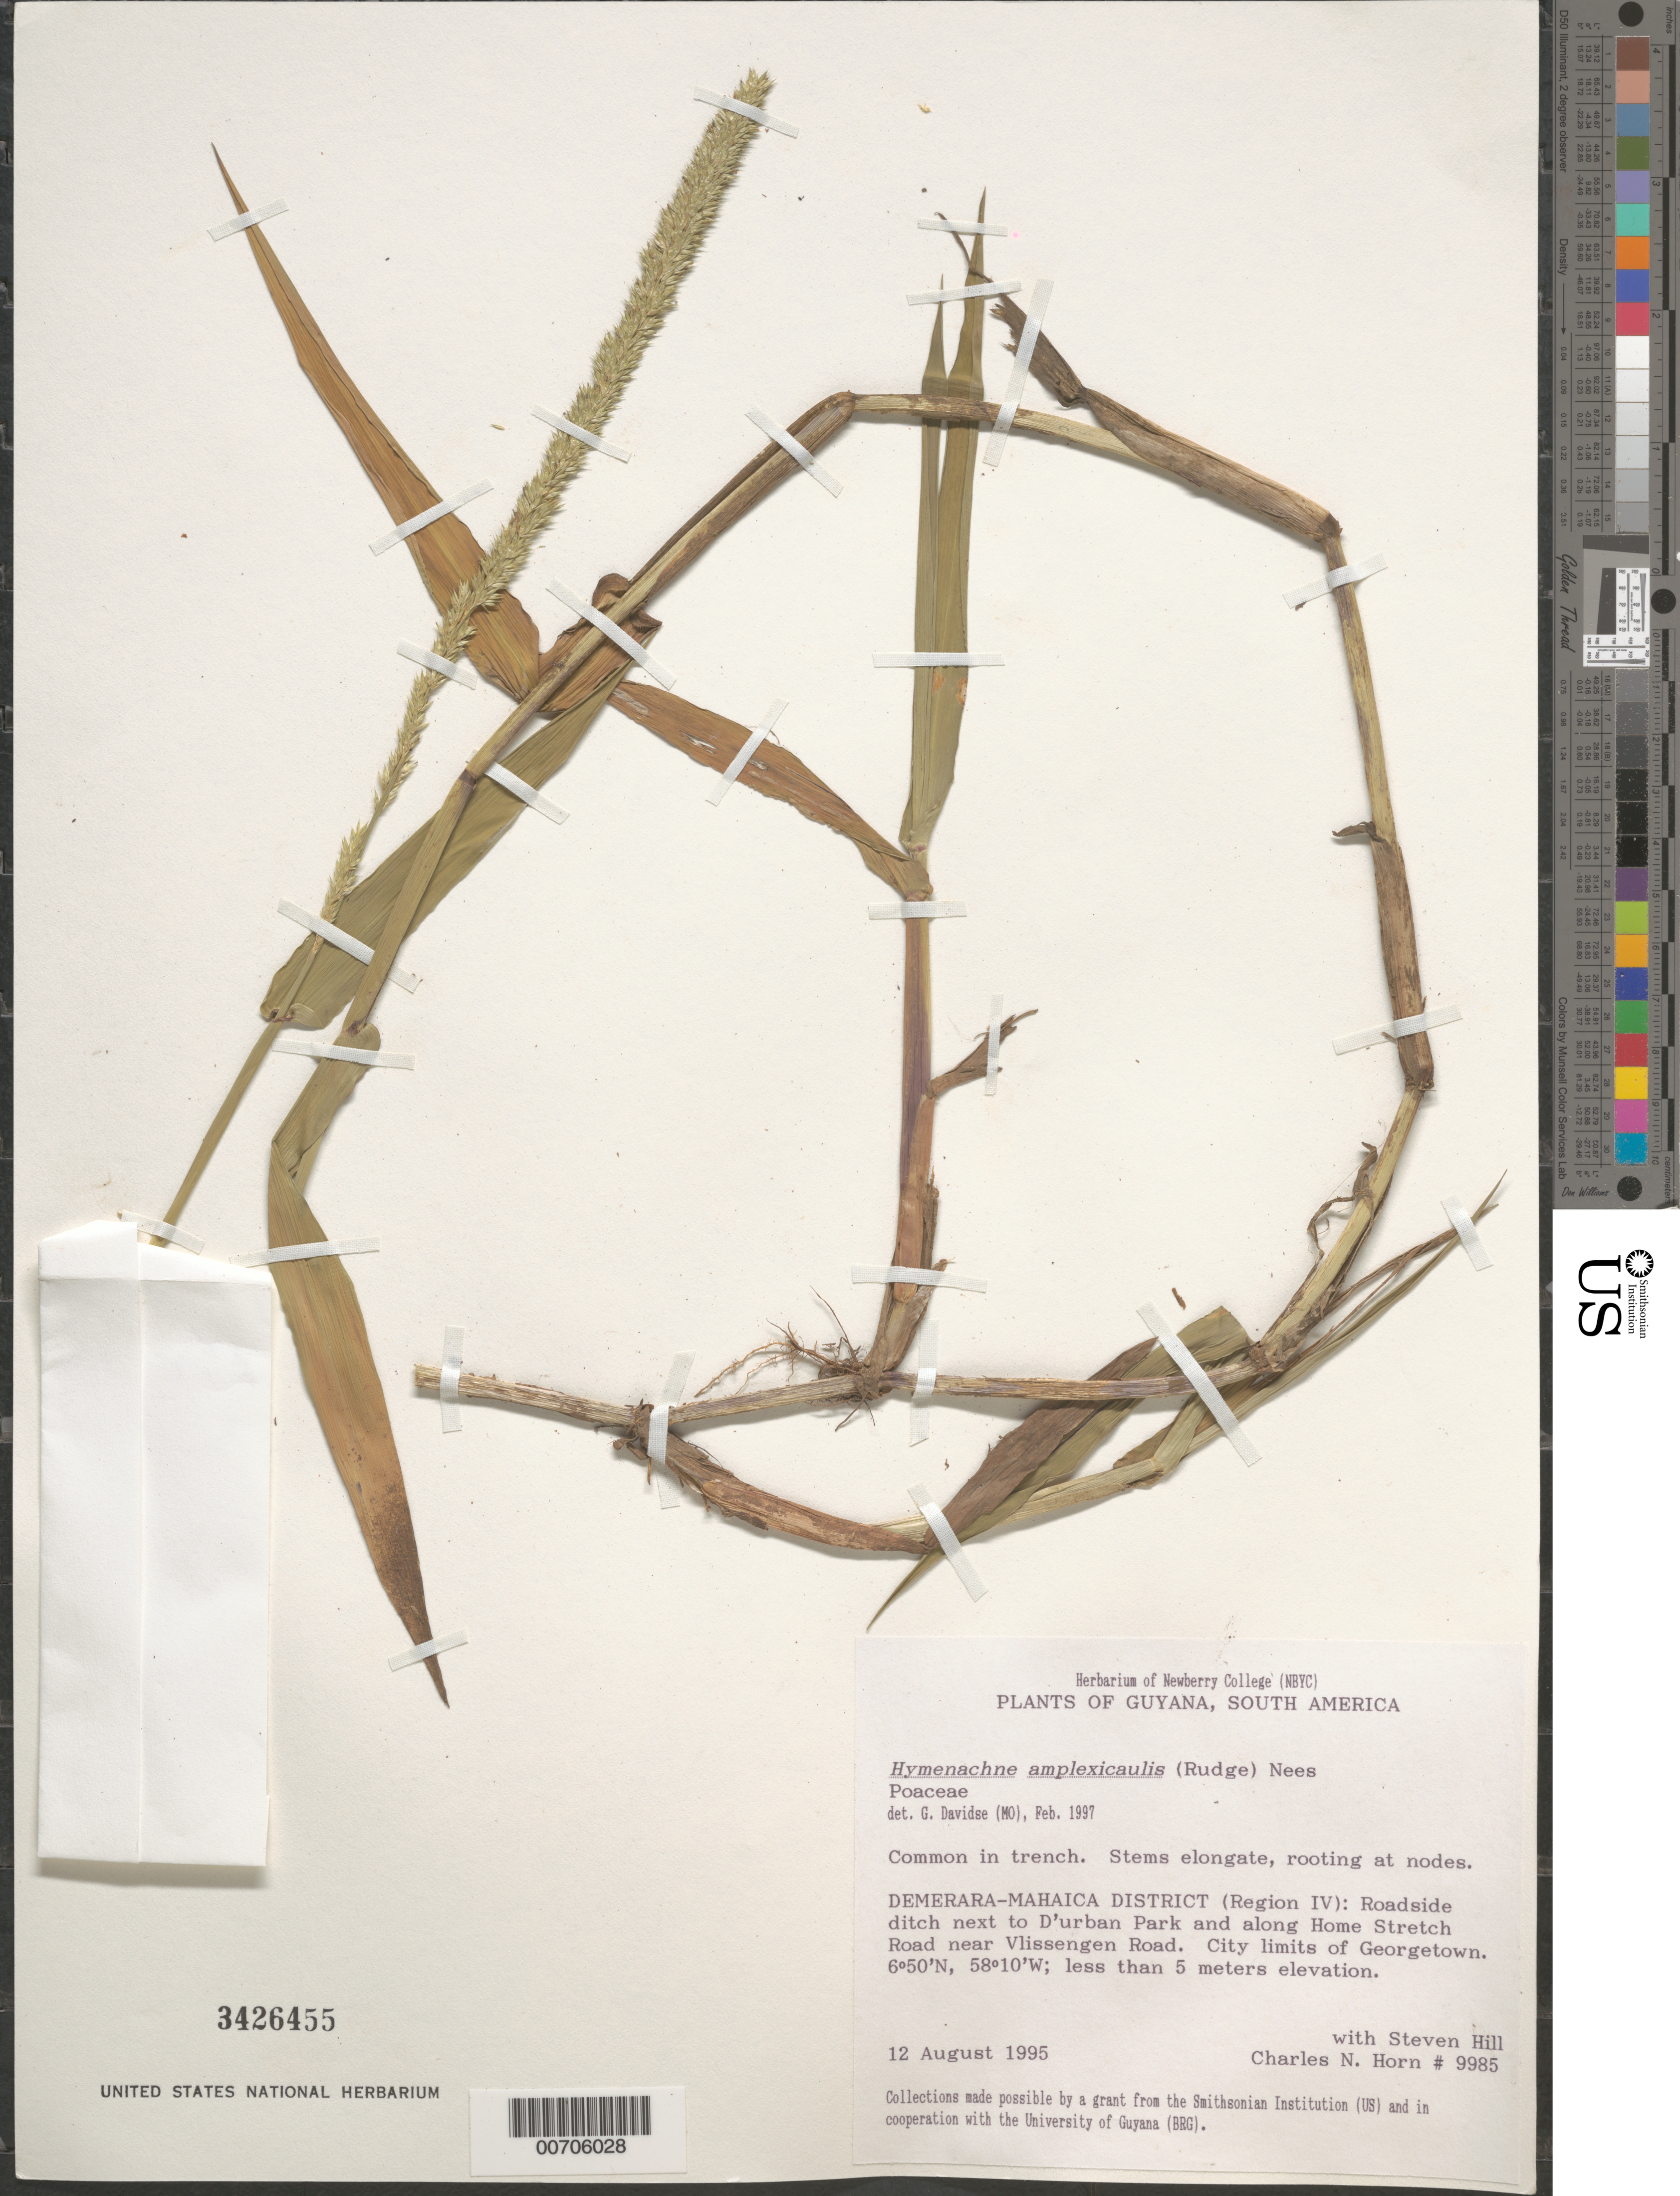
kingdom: Plantae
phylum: Tracheophyta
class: Liliopsida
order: Poales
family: Poaceae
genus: Hymenachne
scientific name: Hymenachne amplexicaulis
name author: (Rudge) Nees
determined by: Davidse, Gerrit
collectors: C. N. Horn & S. Hill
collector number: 9985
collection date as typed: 12-Aug-95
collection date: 1995-08-12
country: Guyana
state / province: Demerara-Mahaica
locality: Georgetown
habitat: Roadside ditch next to park and along road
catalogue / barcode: US 3426455